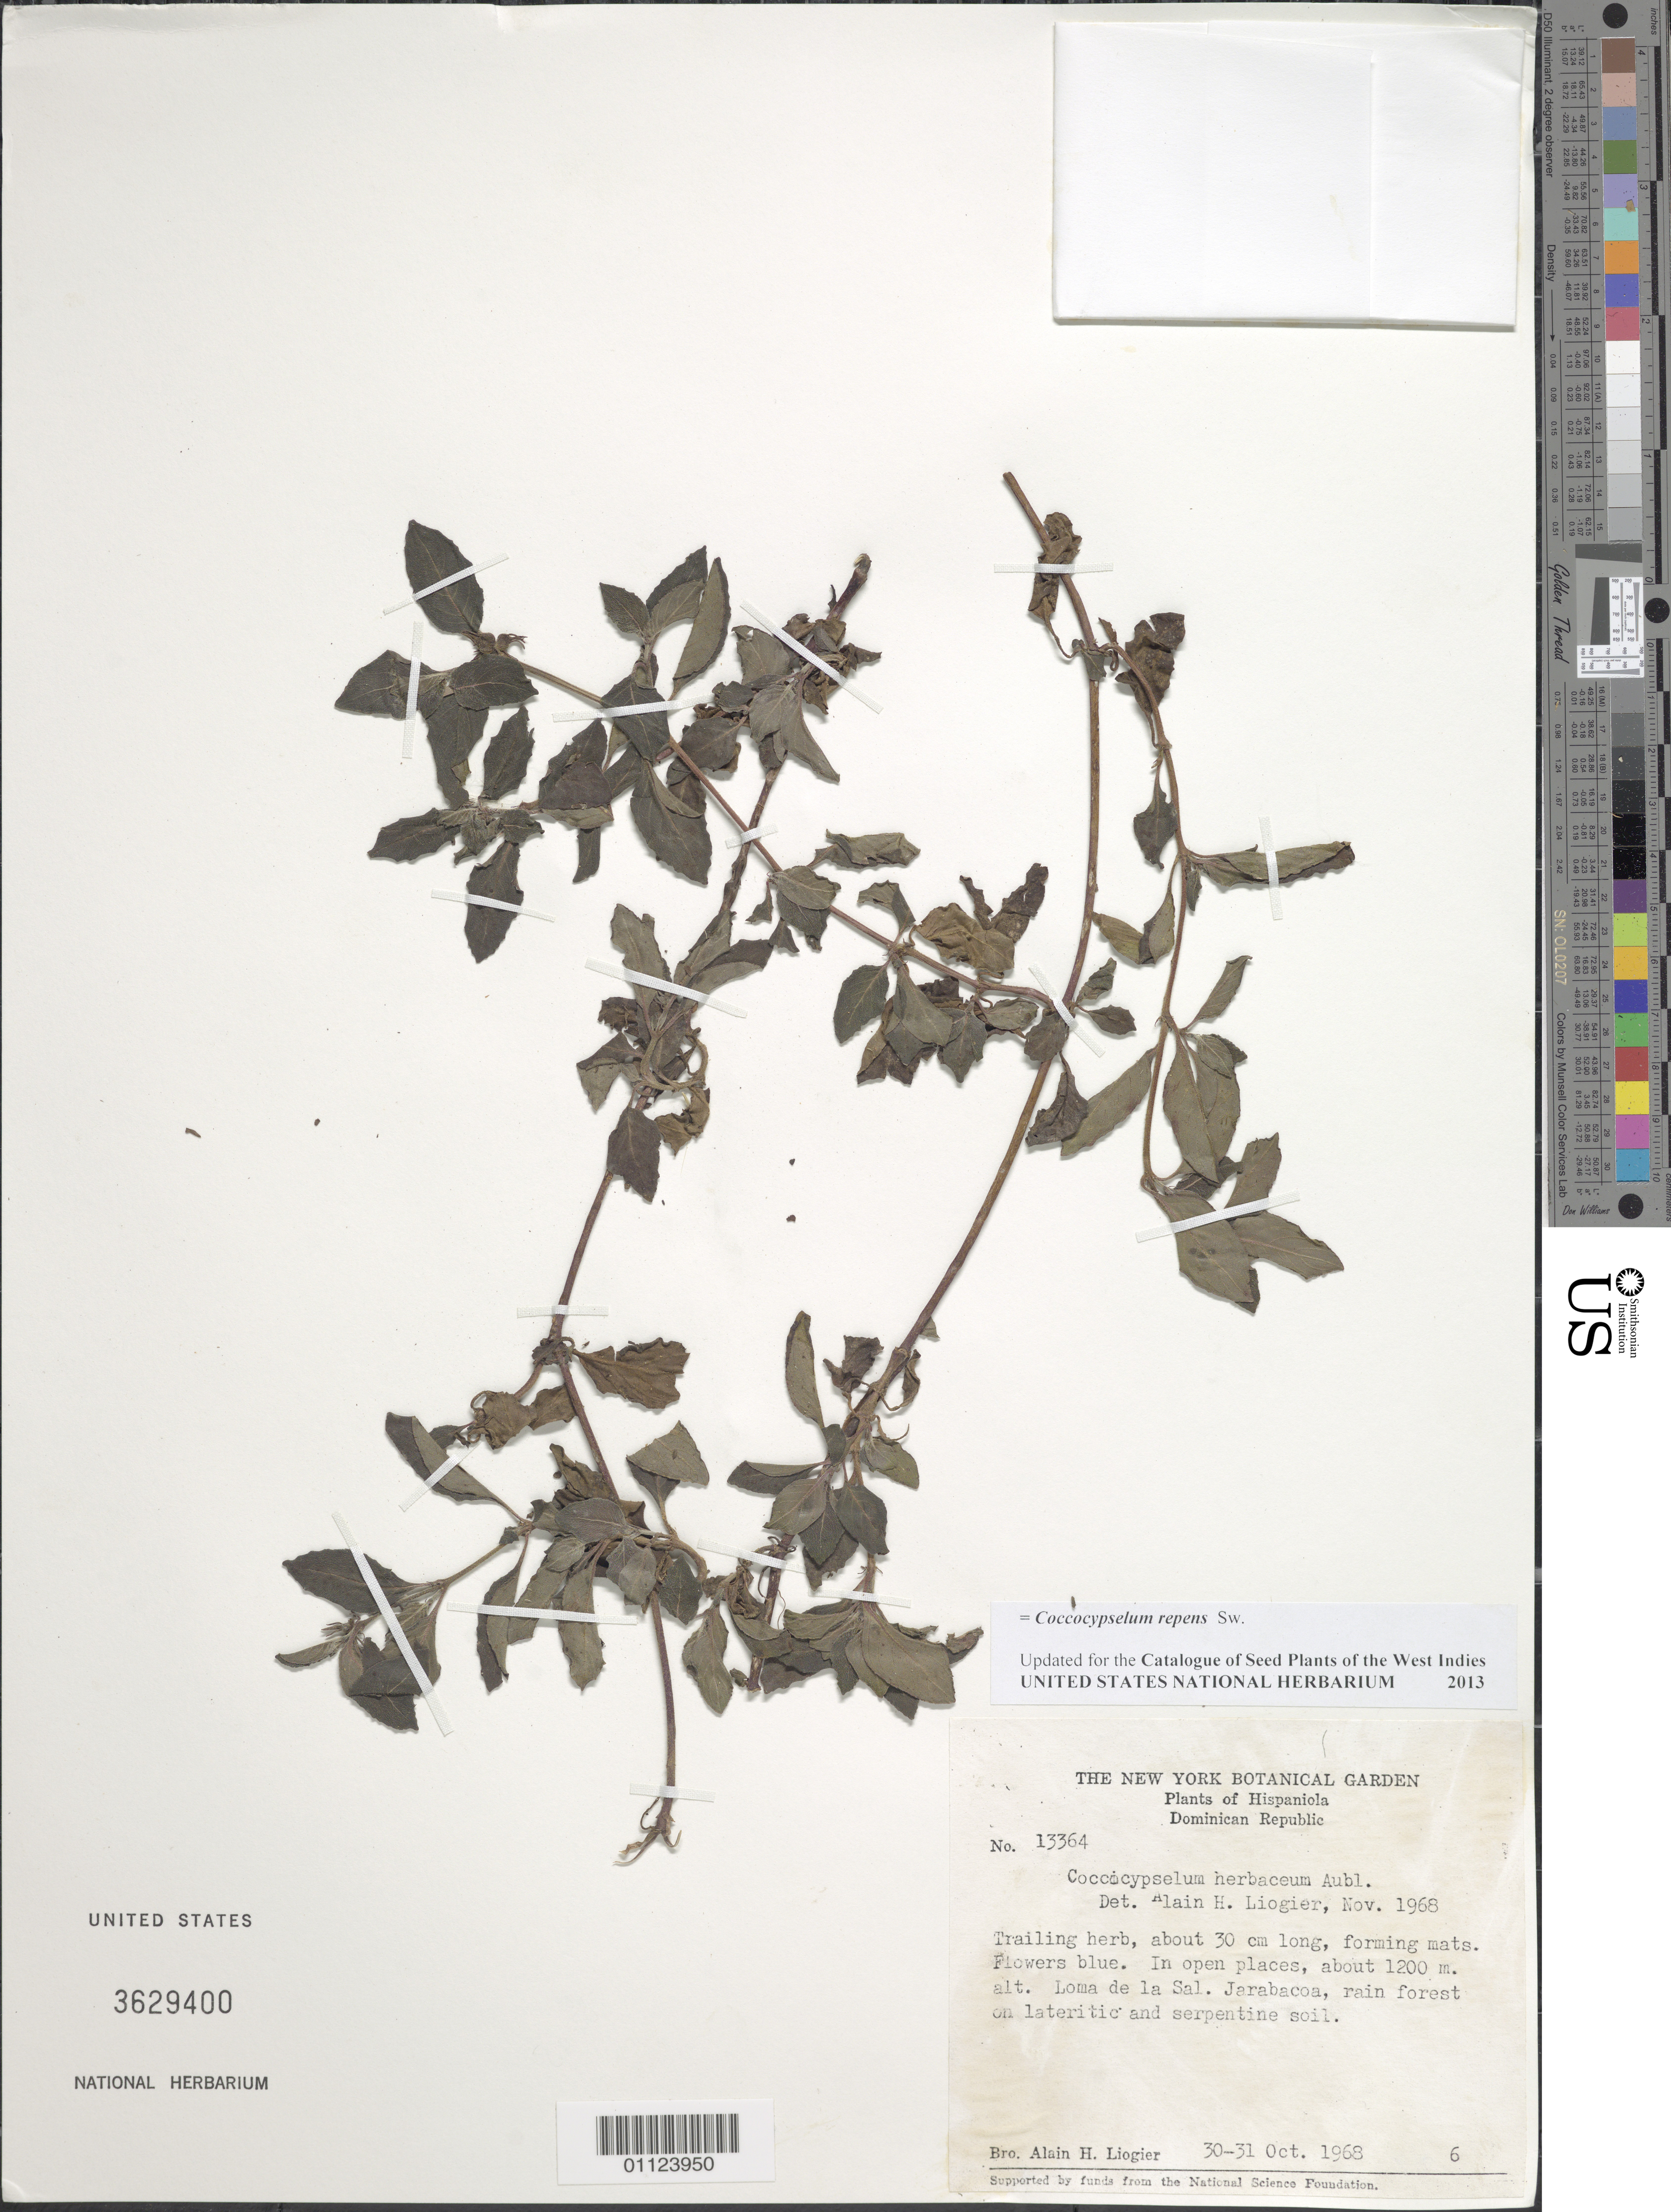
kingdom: Plantae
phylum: Tracheophyta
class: Magnoliopsida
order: Gentianales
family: Rubiaceae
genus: Coccocypselum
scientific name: Coccocypselum repens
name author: Sw.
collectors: A. H. Liogier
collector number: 13364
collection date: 1968-10-30/1968-10-31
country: Dominican Republic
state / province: La Vega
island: Hispaniola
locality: Loma de la Sal, Jarabacoa.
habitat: Rain forest on lateritic and serpentine soil. In open places.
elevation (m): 1200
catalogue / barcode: US 3629400